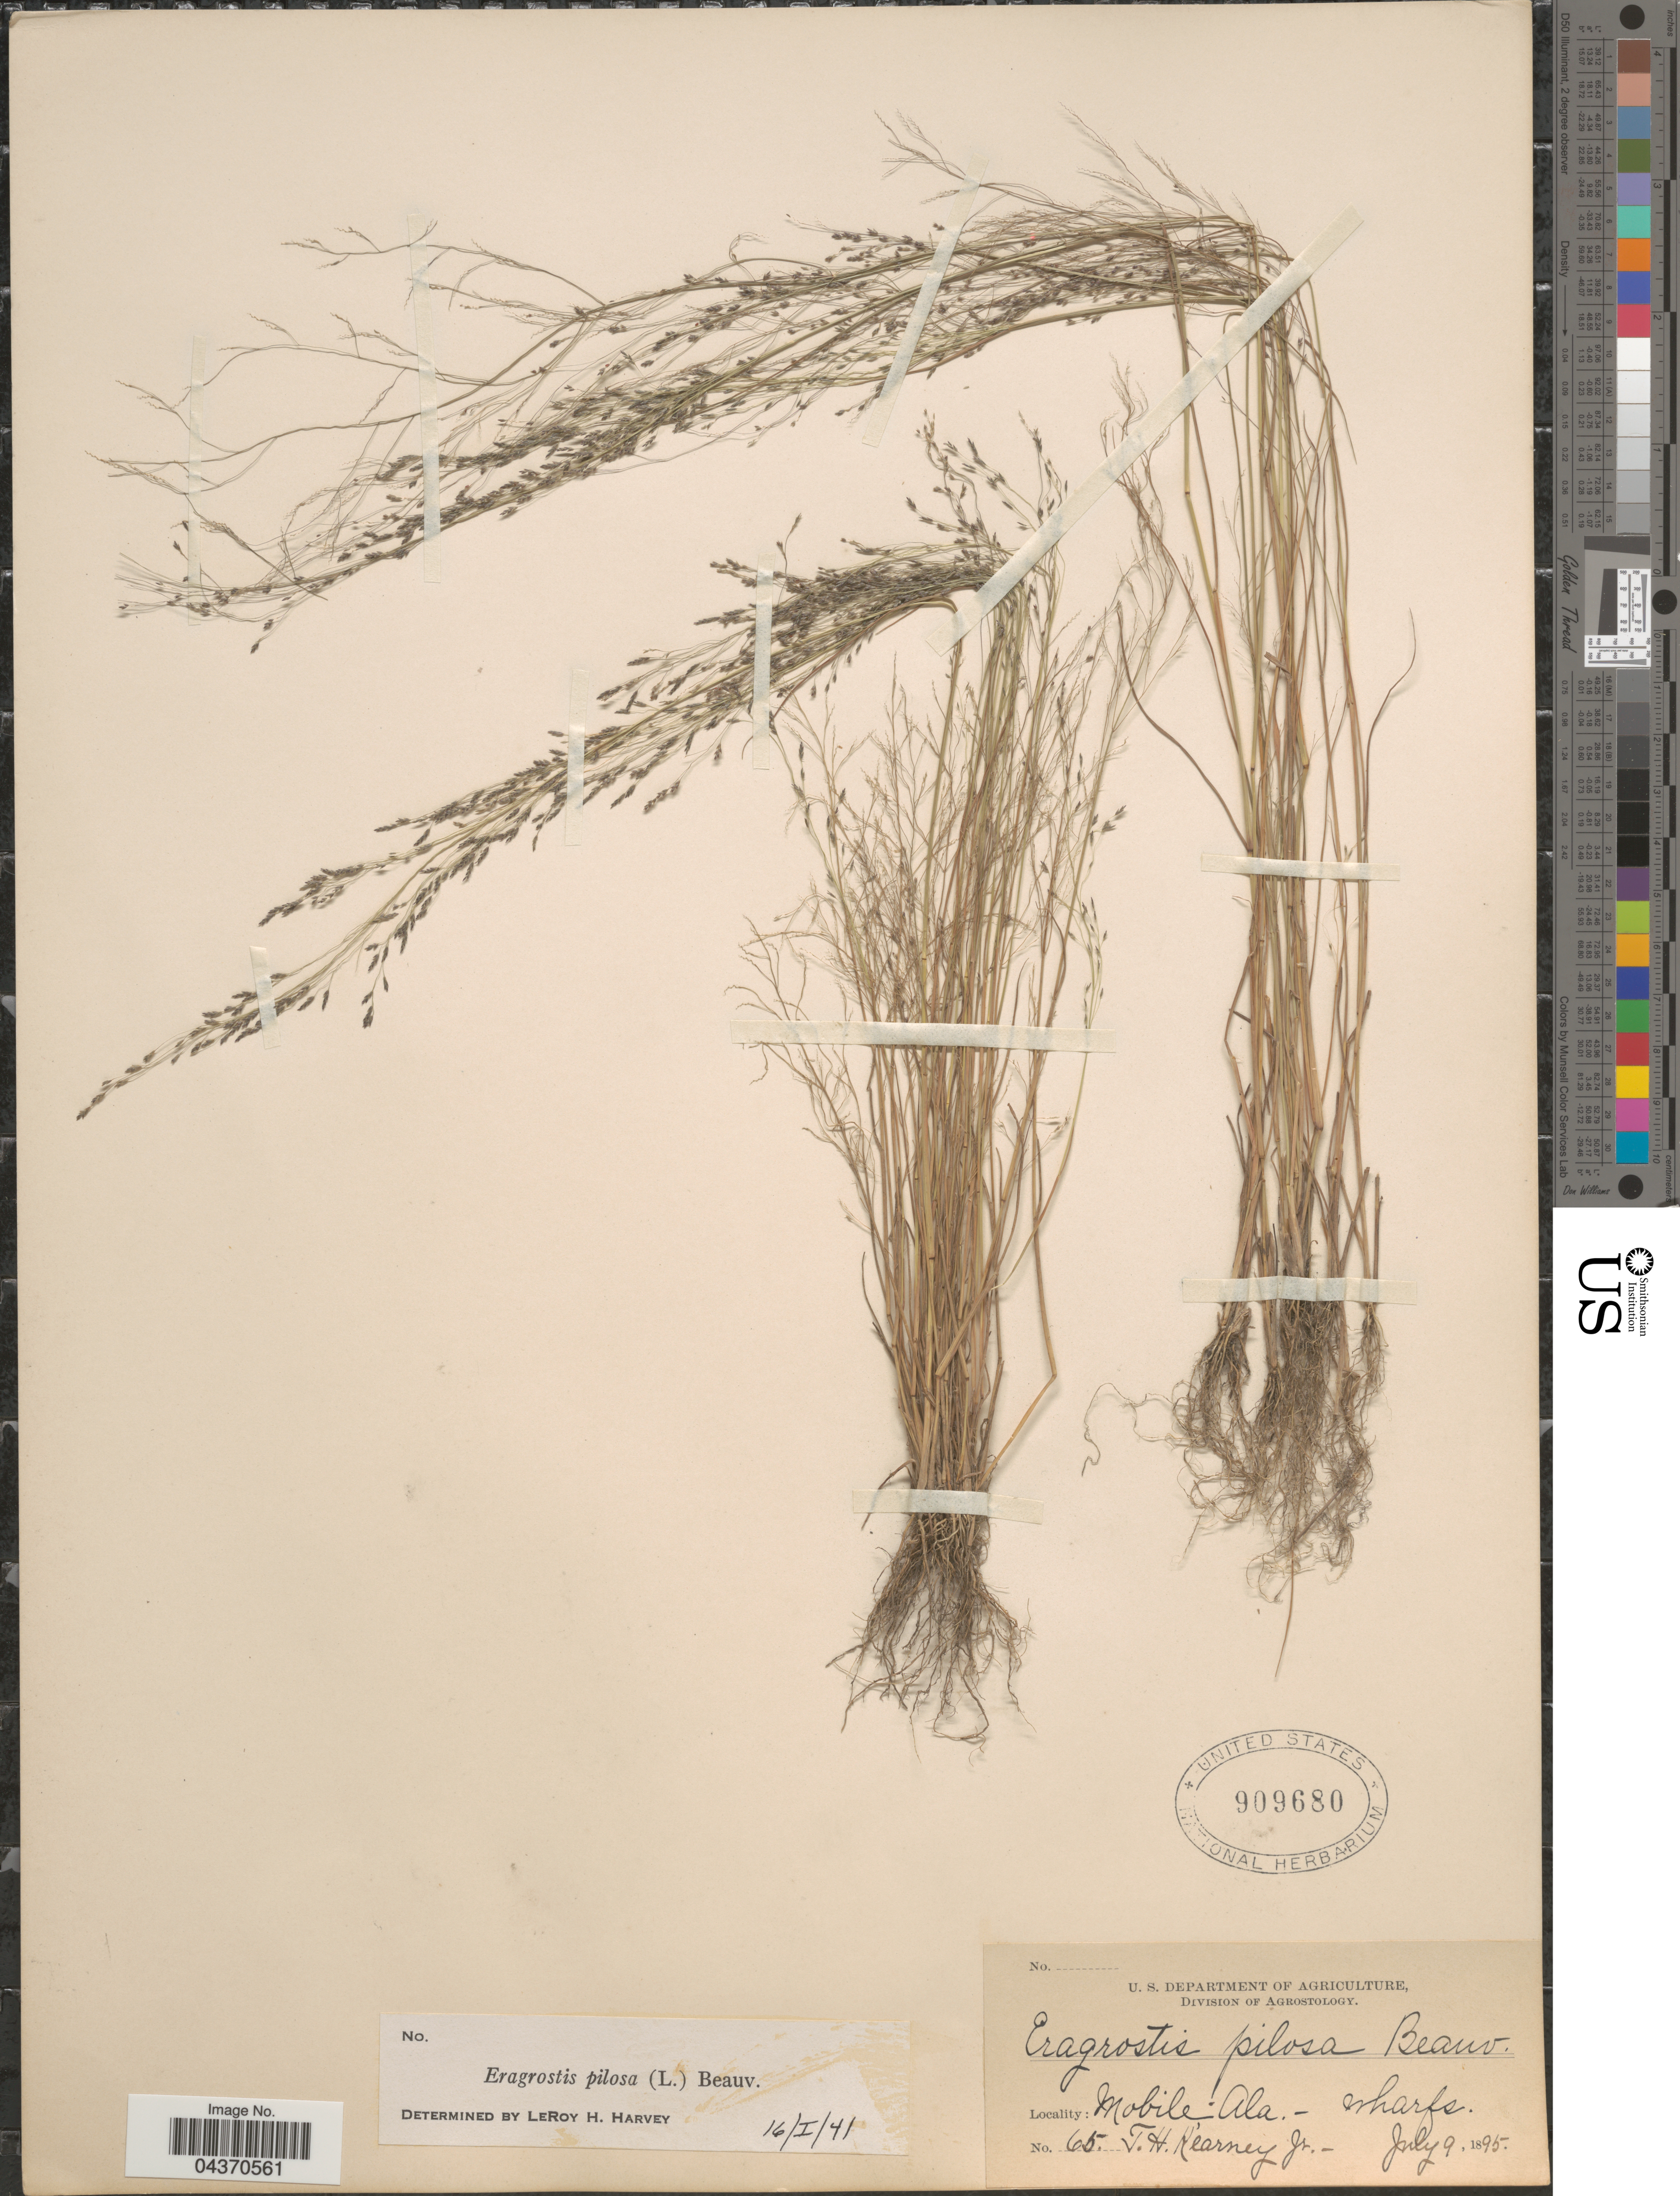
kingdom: Plantae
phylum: Tracheophyta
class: Liliopsida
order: Poales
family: Poaceae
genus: Eragrostis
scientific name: Eragrostis pilosa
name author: (L.) P. Beauv.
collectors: T. H. Kearney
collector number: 65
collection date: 1895-07-09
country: United States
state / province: Alabama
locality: Mobile.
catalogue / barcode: US 909680